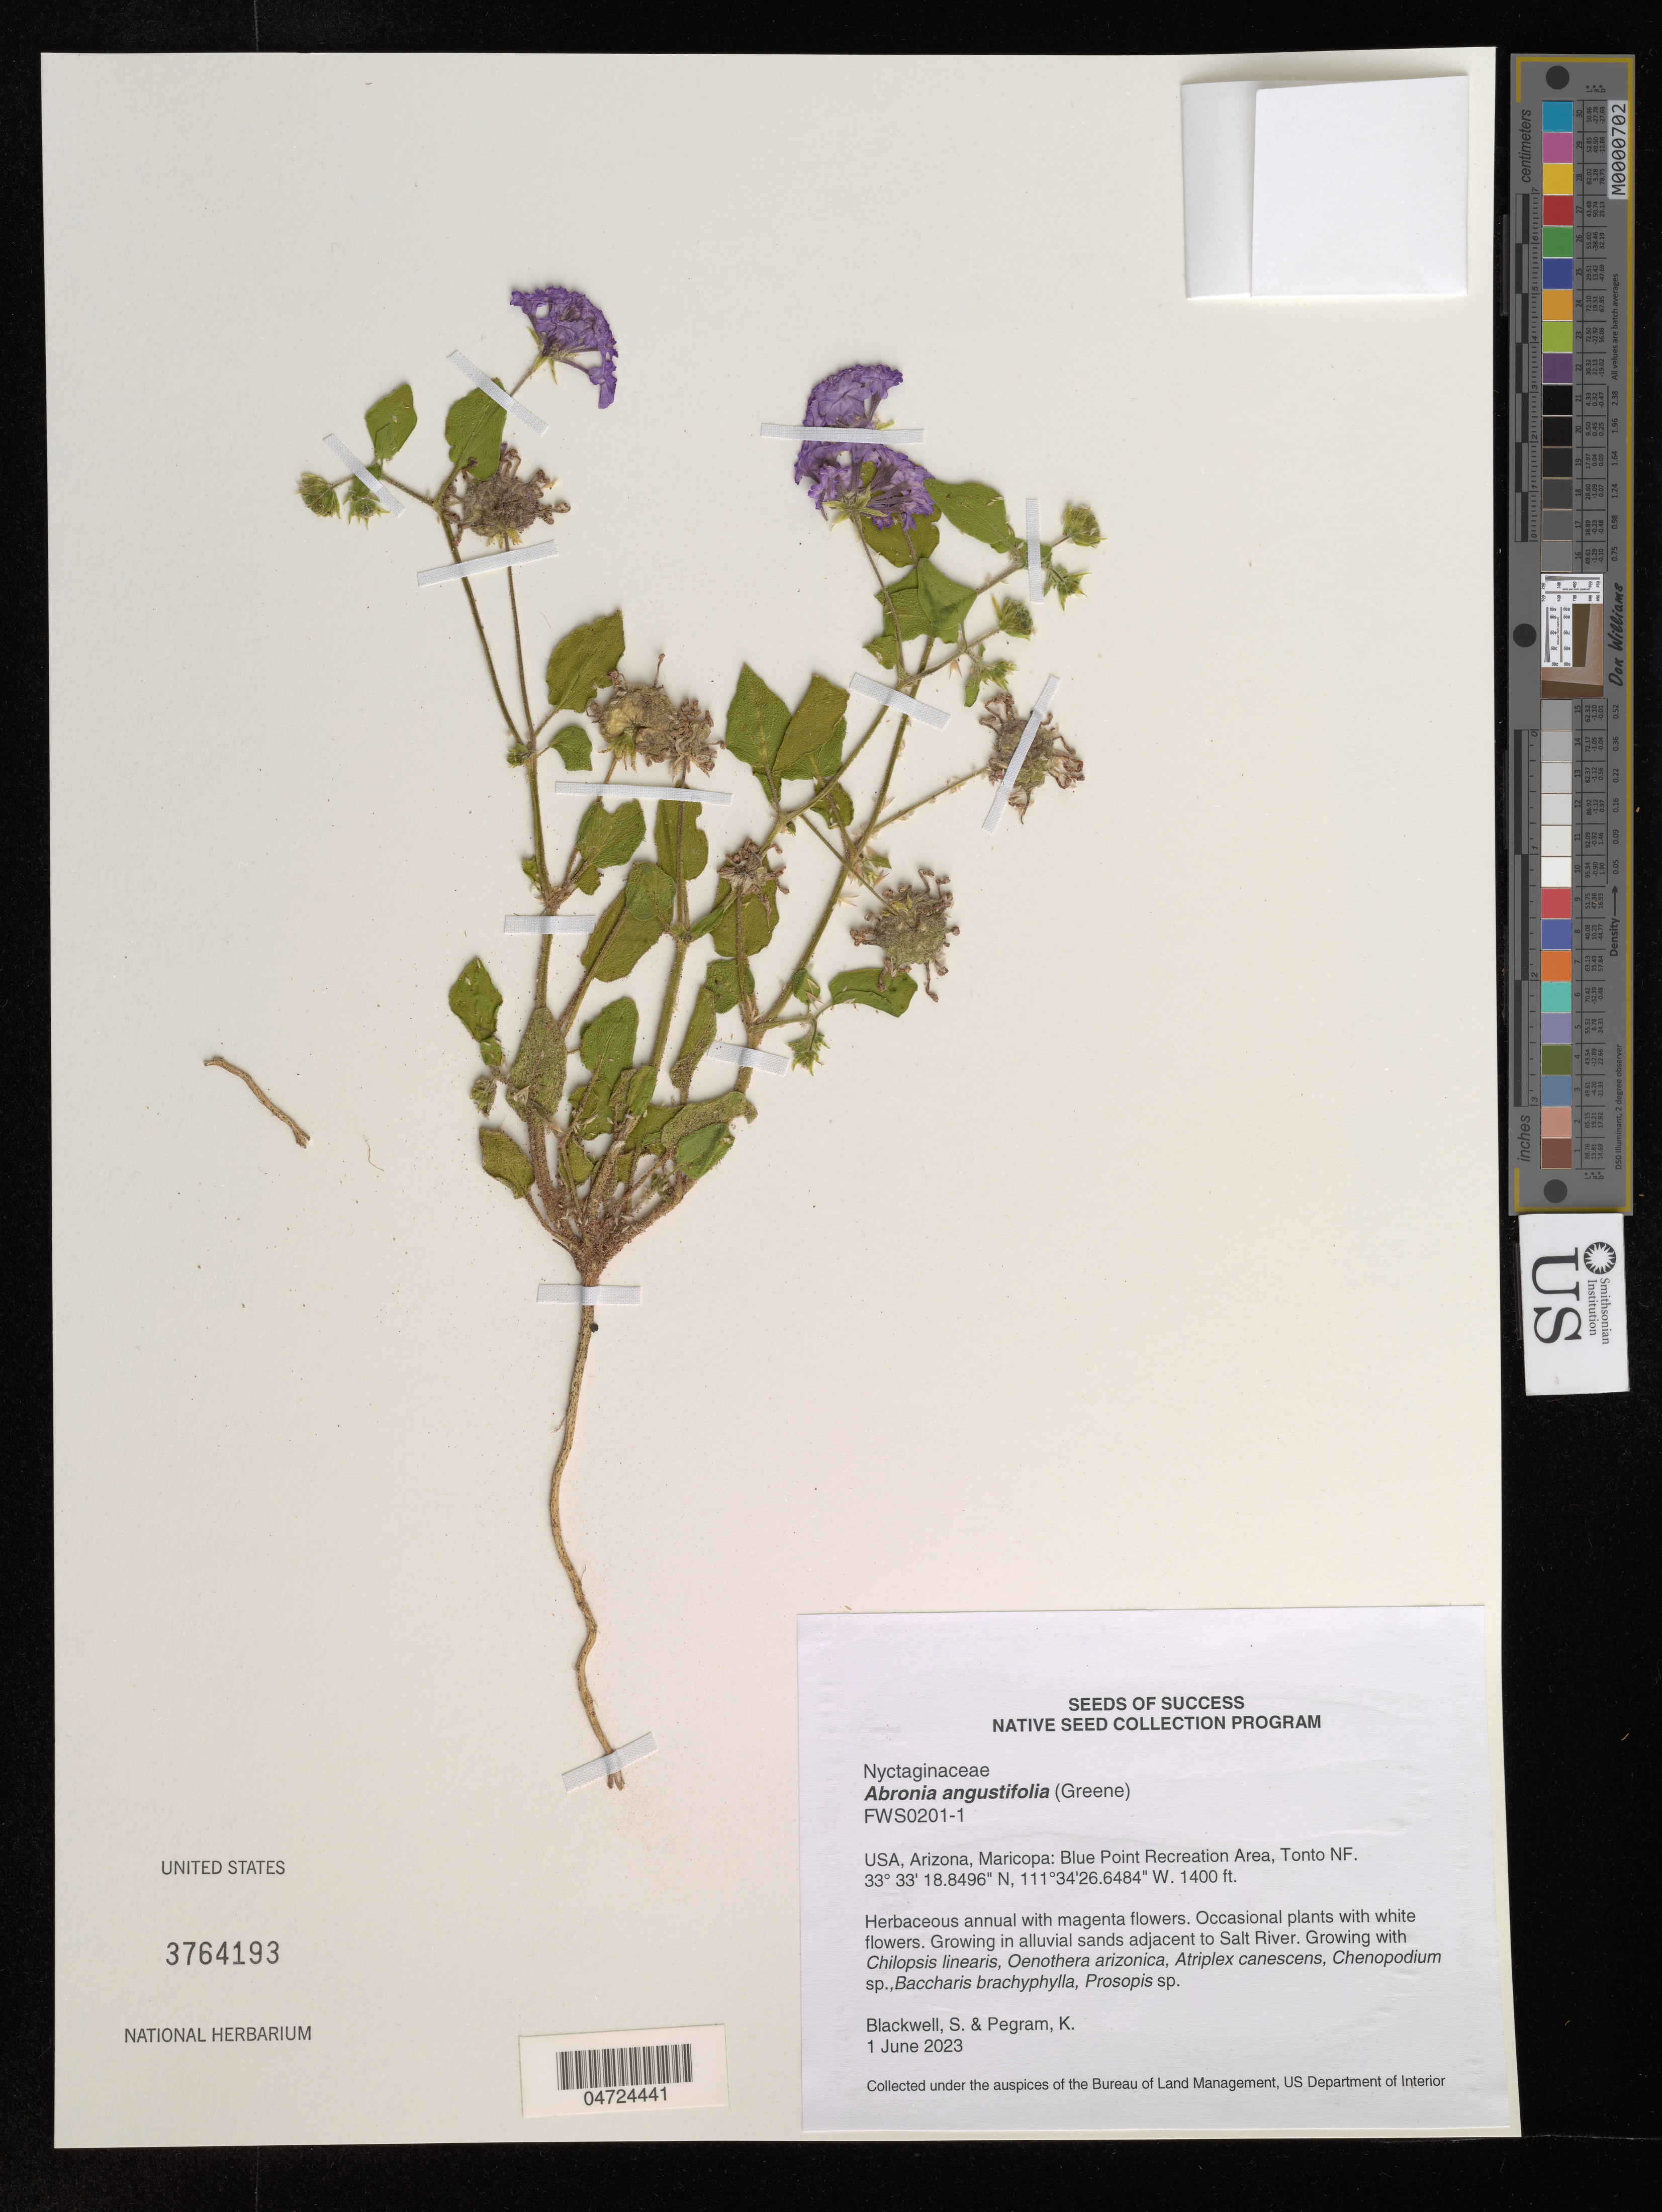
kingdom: Plantae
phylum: Tracheophyta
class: Magnoliopsida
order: Caryophyllales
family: Nyctaginaceae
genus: Abronia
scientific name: Abronia angustifolia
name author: Greene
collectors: S. Blackwell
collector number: FWS0201-1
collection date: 2023-06-01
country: United States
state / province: Arizona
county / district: Maricopa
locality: Maricopa: Blue Point Recreation Area, Tonto NF.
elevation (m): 427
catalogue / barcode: US 3764193